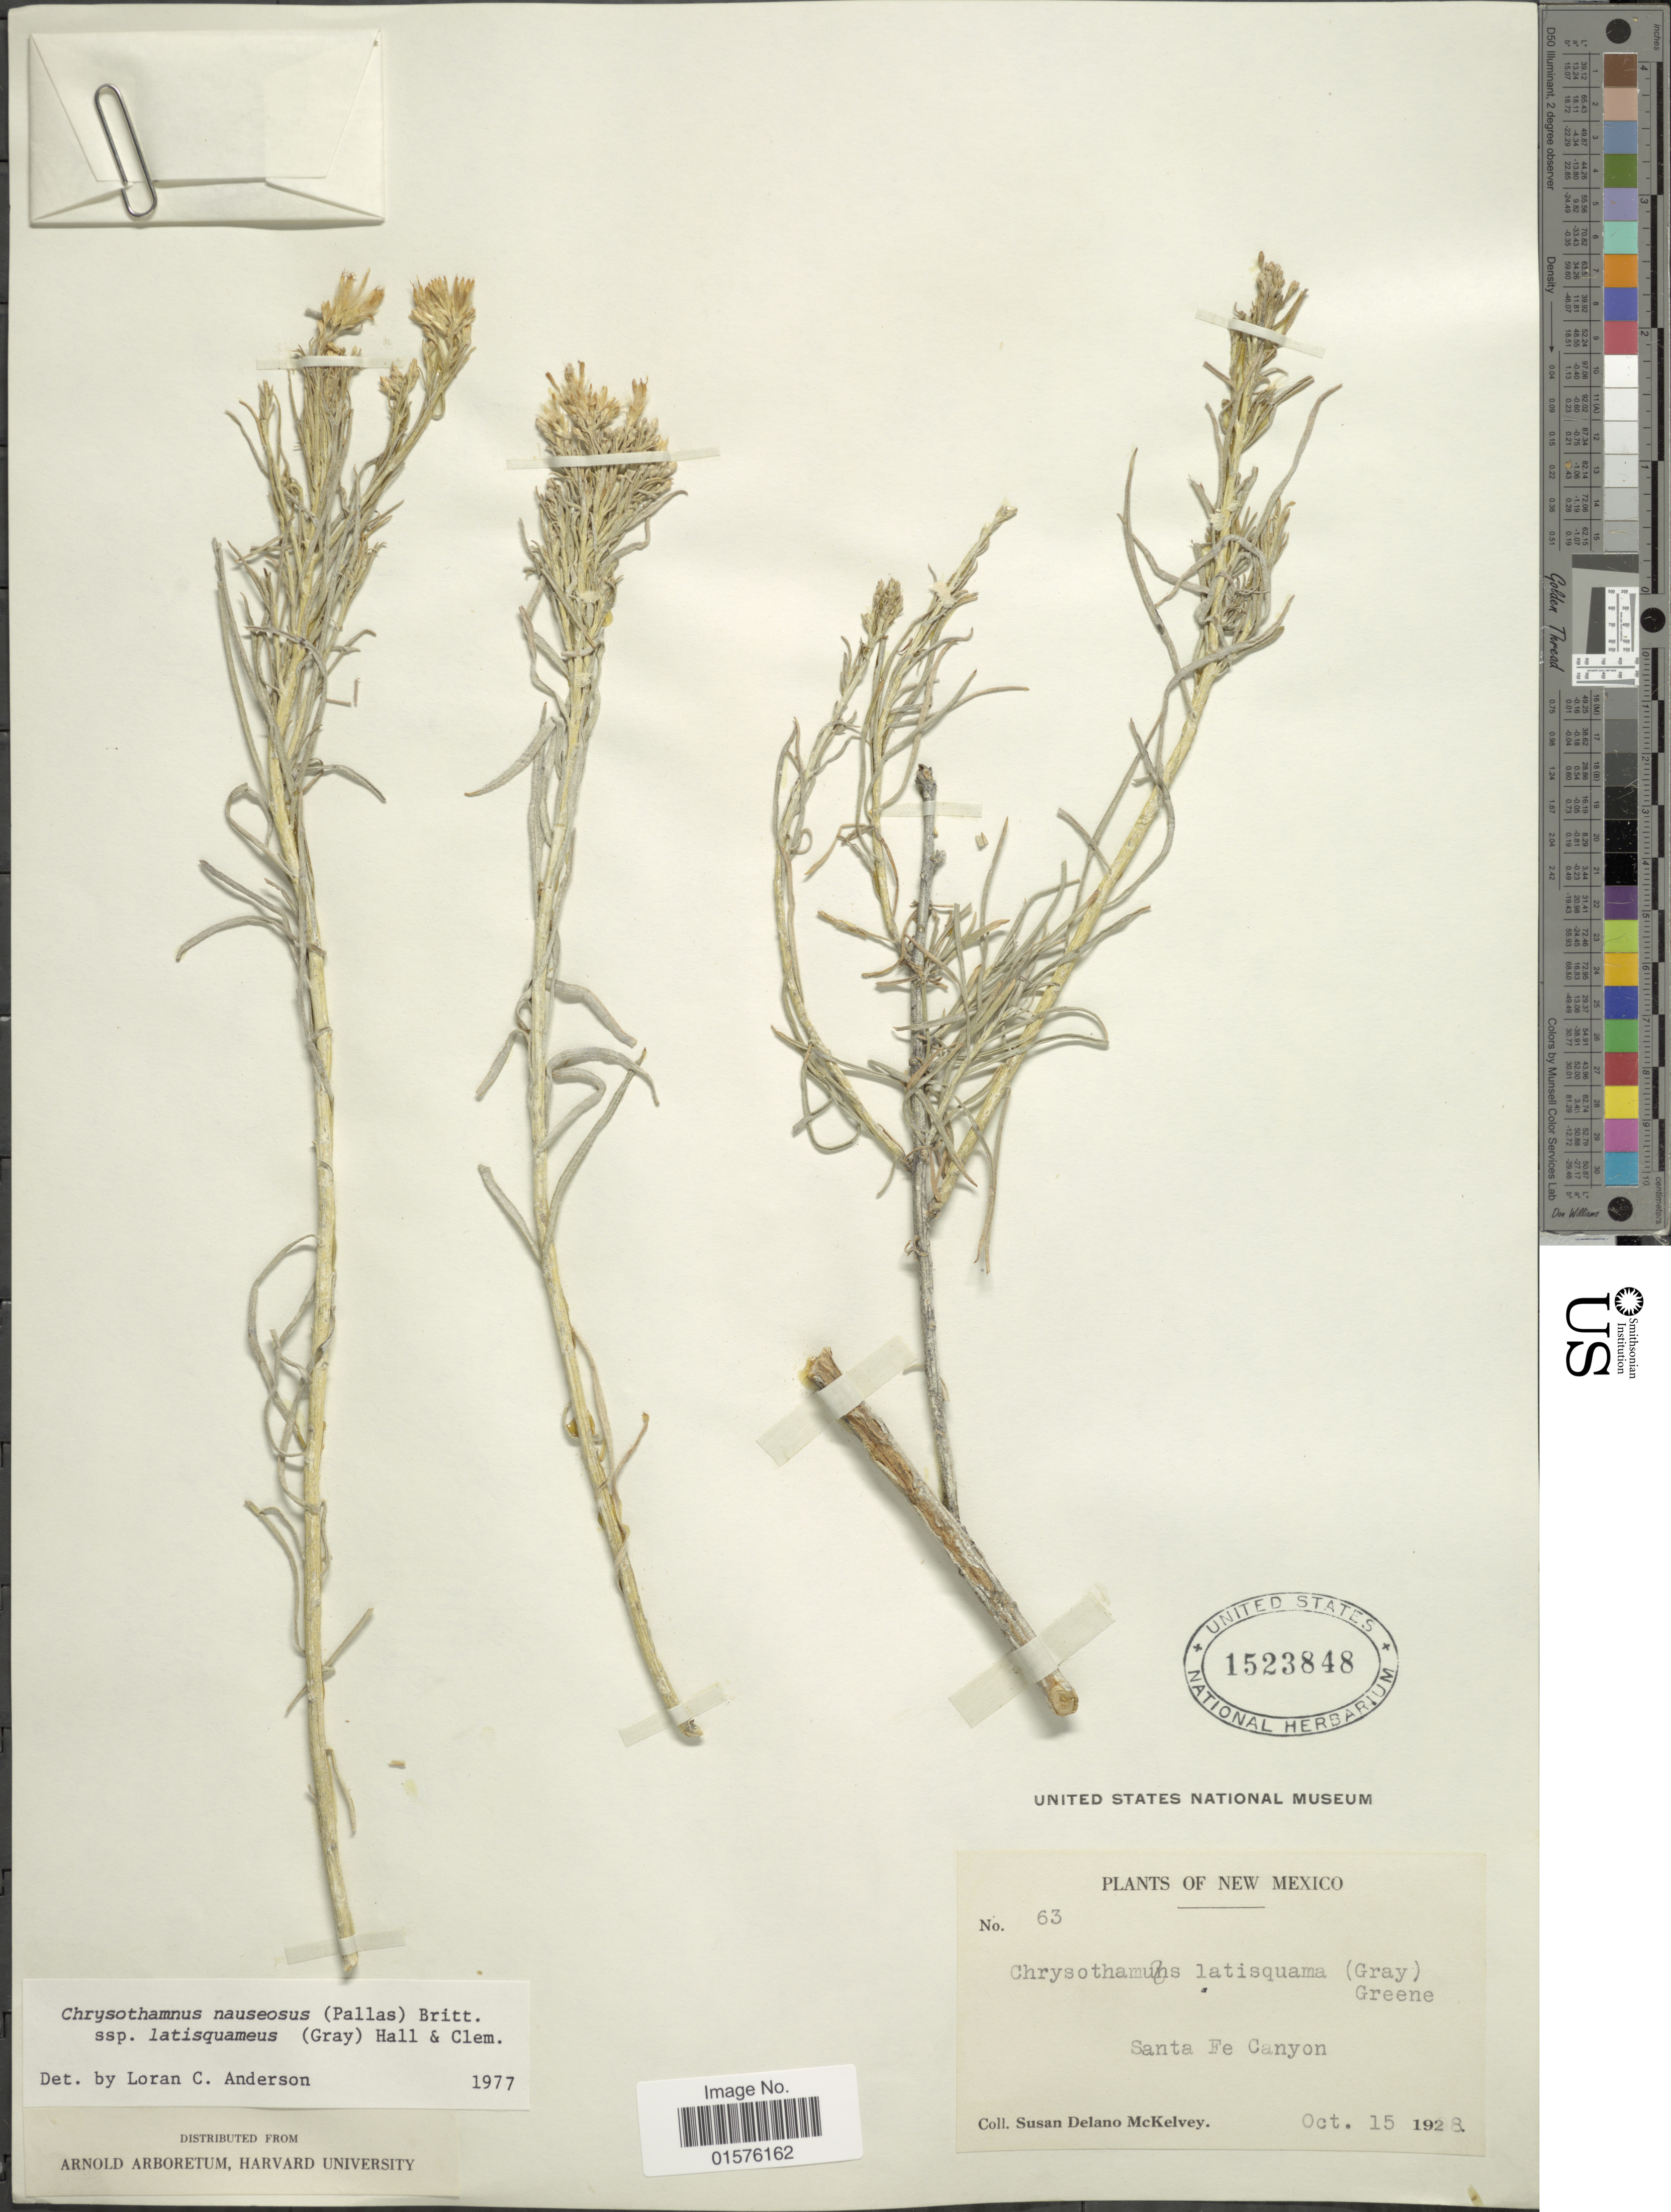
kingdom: Plantae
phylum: Tracheophyta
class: Magnoliopsida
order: Asterales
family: Asteraceae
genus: Ericameria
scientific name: Ericameria nauseosa var. latisquamea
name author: (A. Gray) G.L. Nesom & G.I. Baird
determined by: Urbatsch, Lowell E., Curator (LSU), Louisiana State University (UNITED STATES)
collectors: S. A. McKelvey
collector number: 63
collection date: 1928-10-15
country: United States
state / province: New Mexico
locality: Santa Fe Canyon.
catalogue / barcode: US 1523848